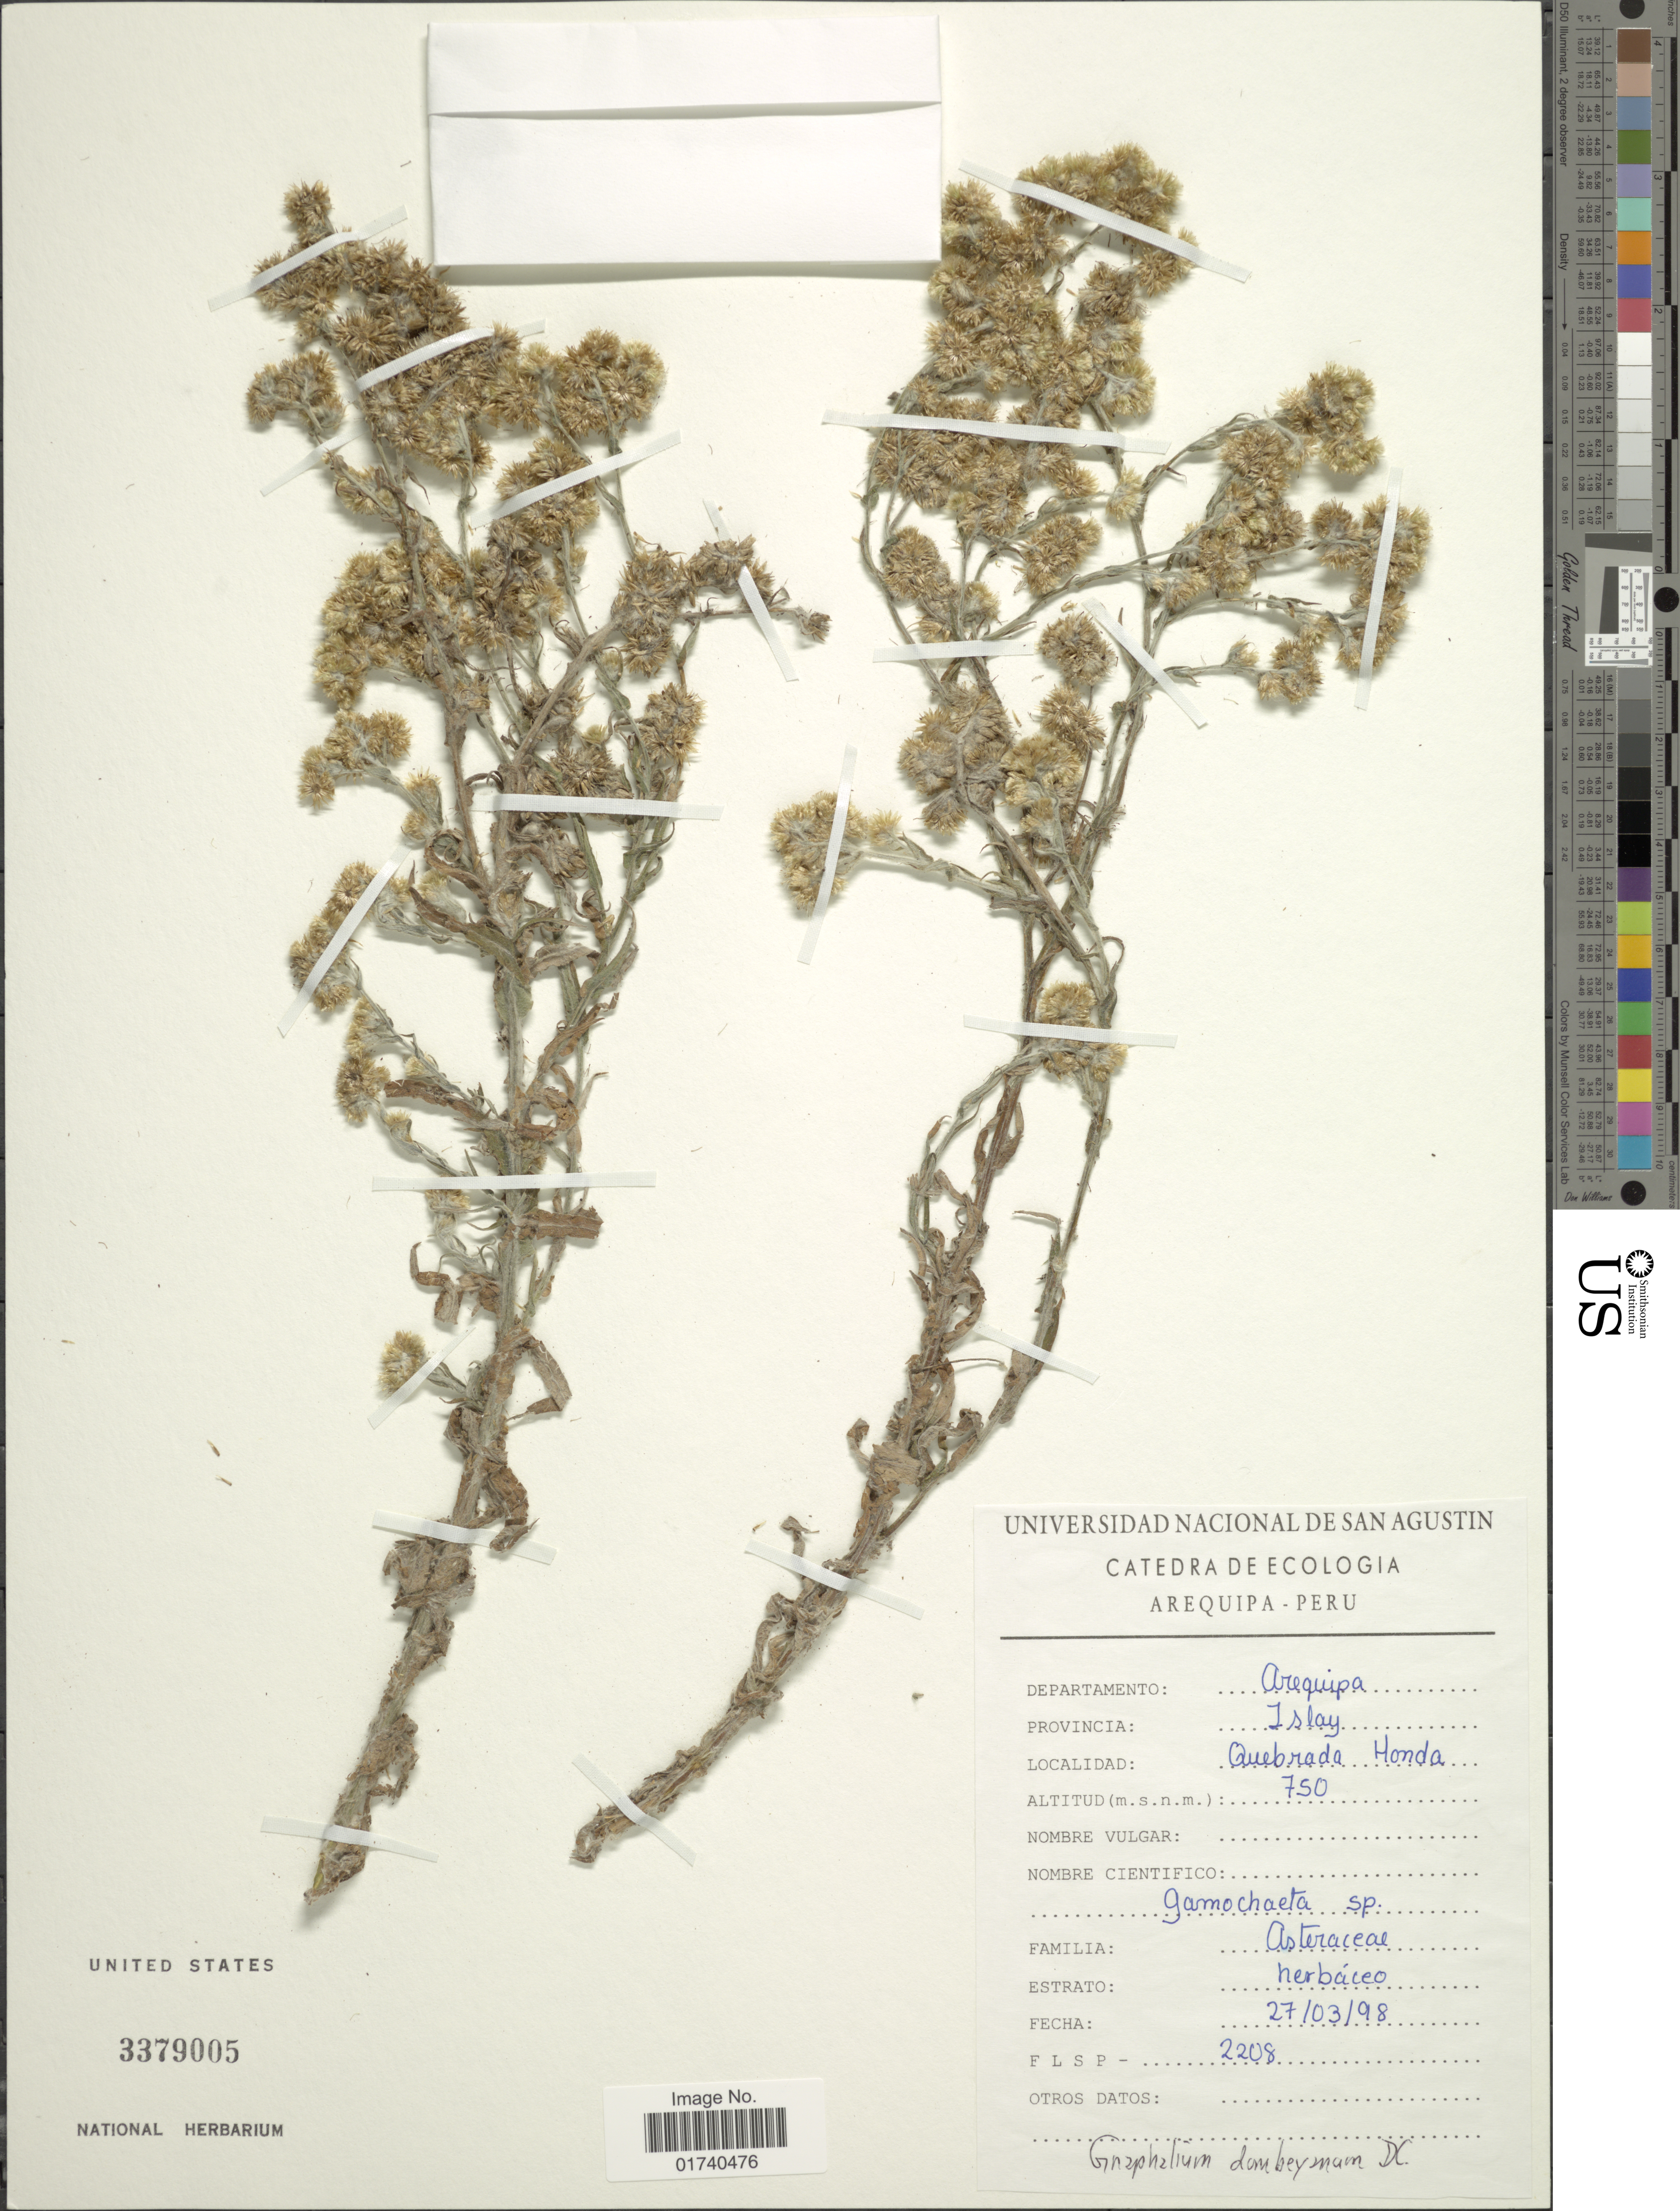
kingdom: Plantae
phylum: Tracheophyta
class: Magnoliopsida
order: Asterales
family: Asteraceae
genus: Pseudognaphalium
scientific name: Pseudognaphalium dombeyanum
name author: (DC.) Anderb.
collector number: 2208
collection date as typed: Transcribed d/m/y: 27/3/98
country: Peru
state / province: Arequipa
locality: Islay, Quebrada Honda.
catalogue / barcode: US 3379005